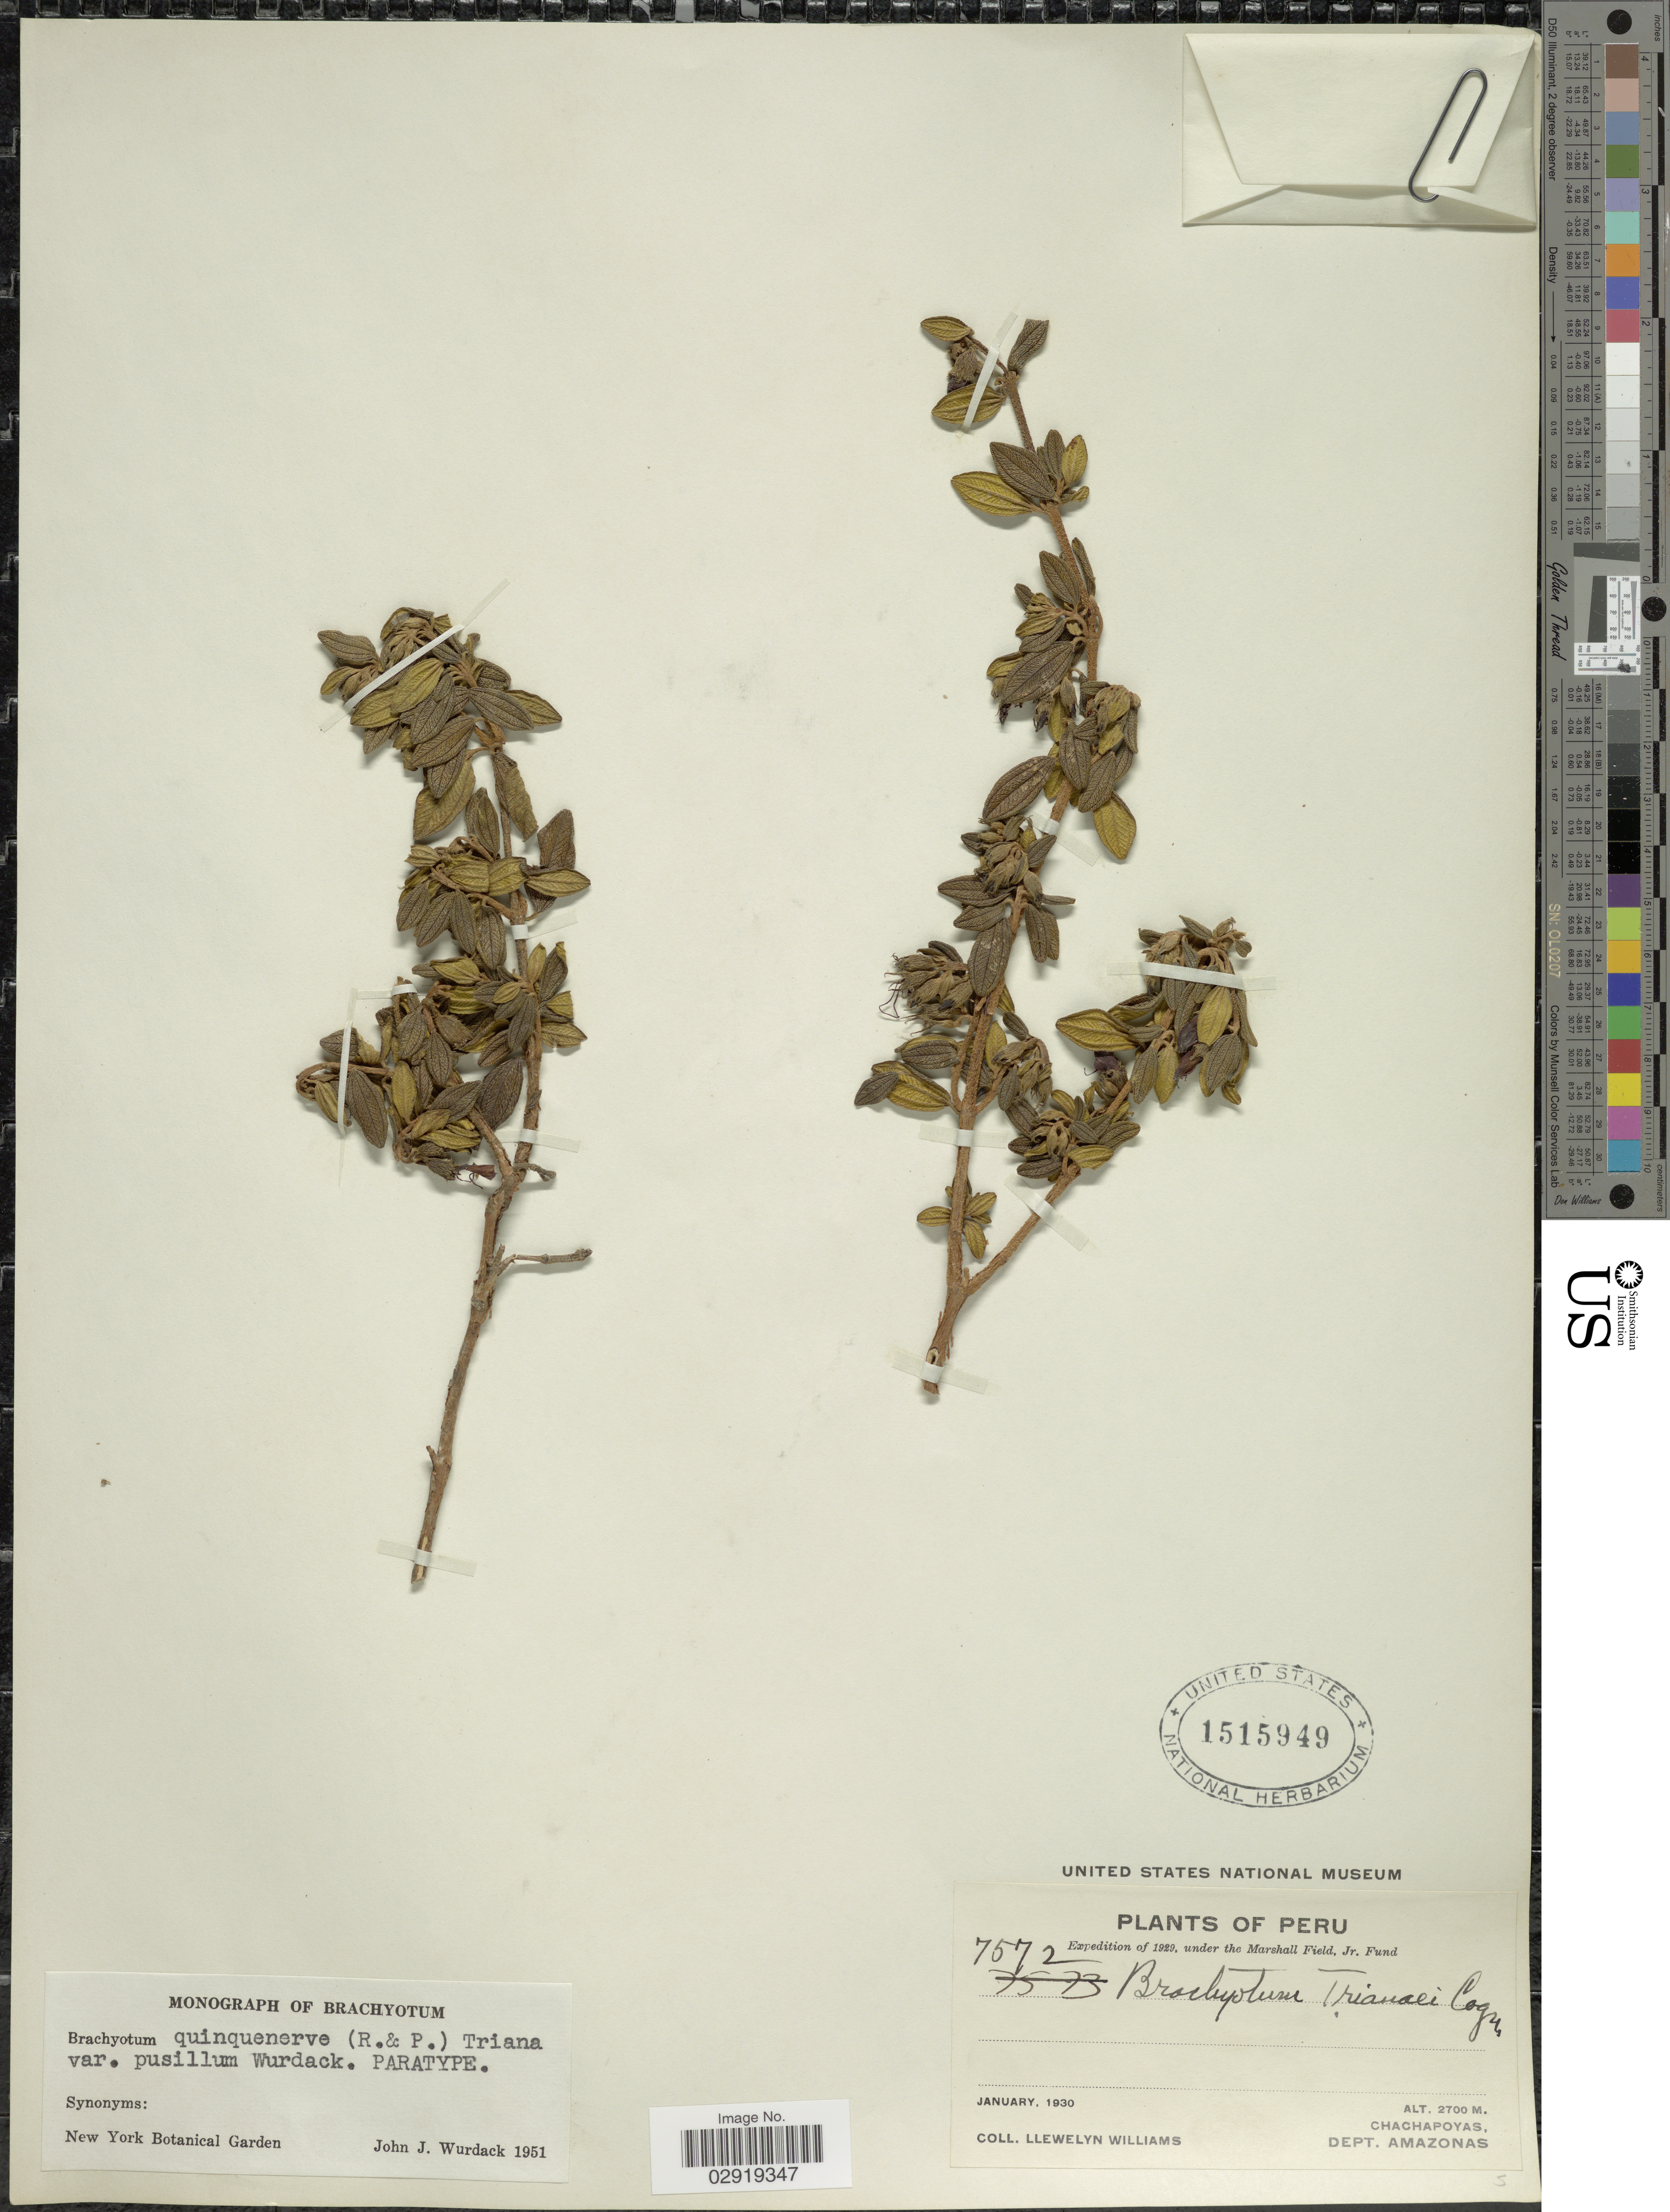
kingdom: Plantae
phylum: Tracheophyta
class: Magnoliopsida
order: Myrtales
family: Melastomataceae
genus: Brachyotum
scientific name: Brachyotum quinquenerve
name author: (Ruiz & Pav.) Triana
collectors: Ll. Williams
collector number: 7572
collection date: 1930-01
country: Peru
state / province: Amazonas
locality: Chachapoyas, Dept. Amazonas.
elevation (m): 2700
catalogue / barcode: US 1515949